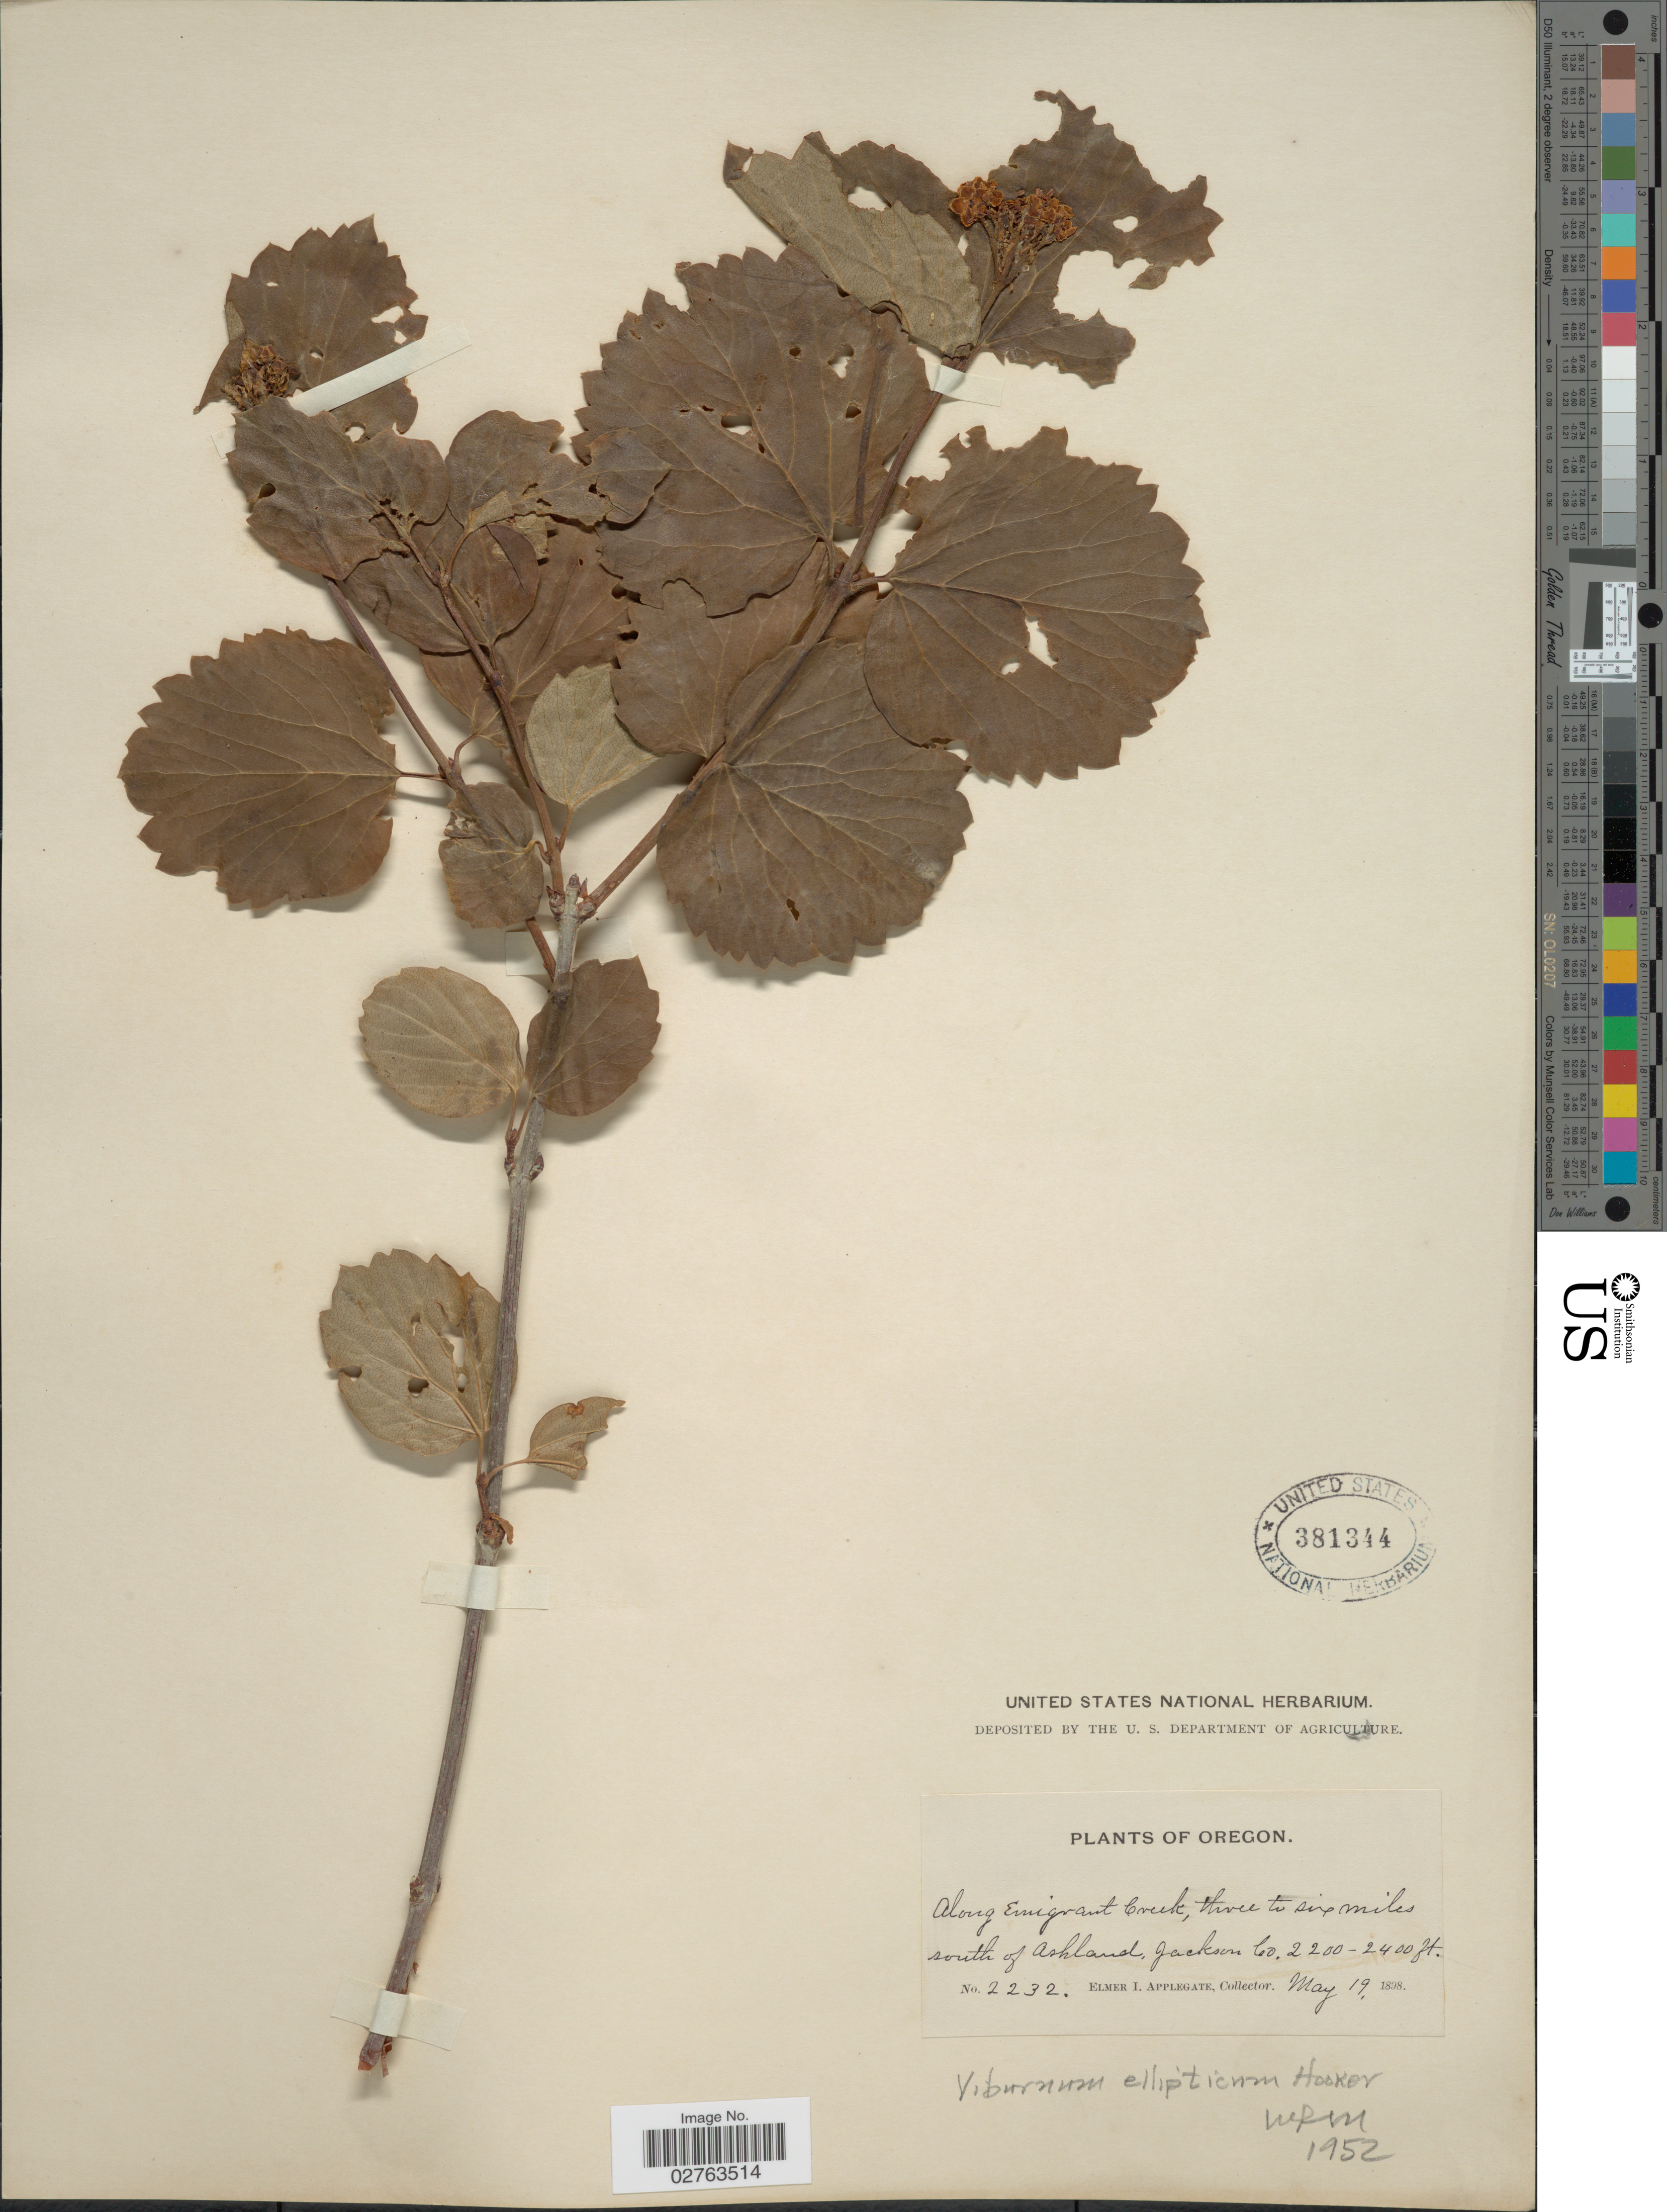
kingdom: Plantae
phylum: Tracheophyta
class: Magnoliopsida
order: Dipsacales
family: Viburnaceae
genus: Viburnum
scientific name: Viburnum ellipticum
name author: Hook.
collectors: E. I. Applegate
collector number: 2232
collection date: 1898-05-19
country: United States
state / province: Oregon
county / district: Jackson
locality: Along Emigrant Creek, three to six miles south of Ashland. Jackson Co.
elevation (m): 671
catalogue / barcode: US 381344